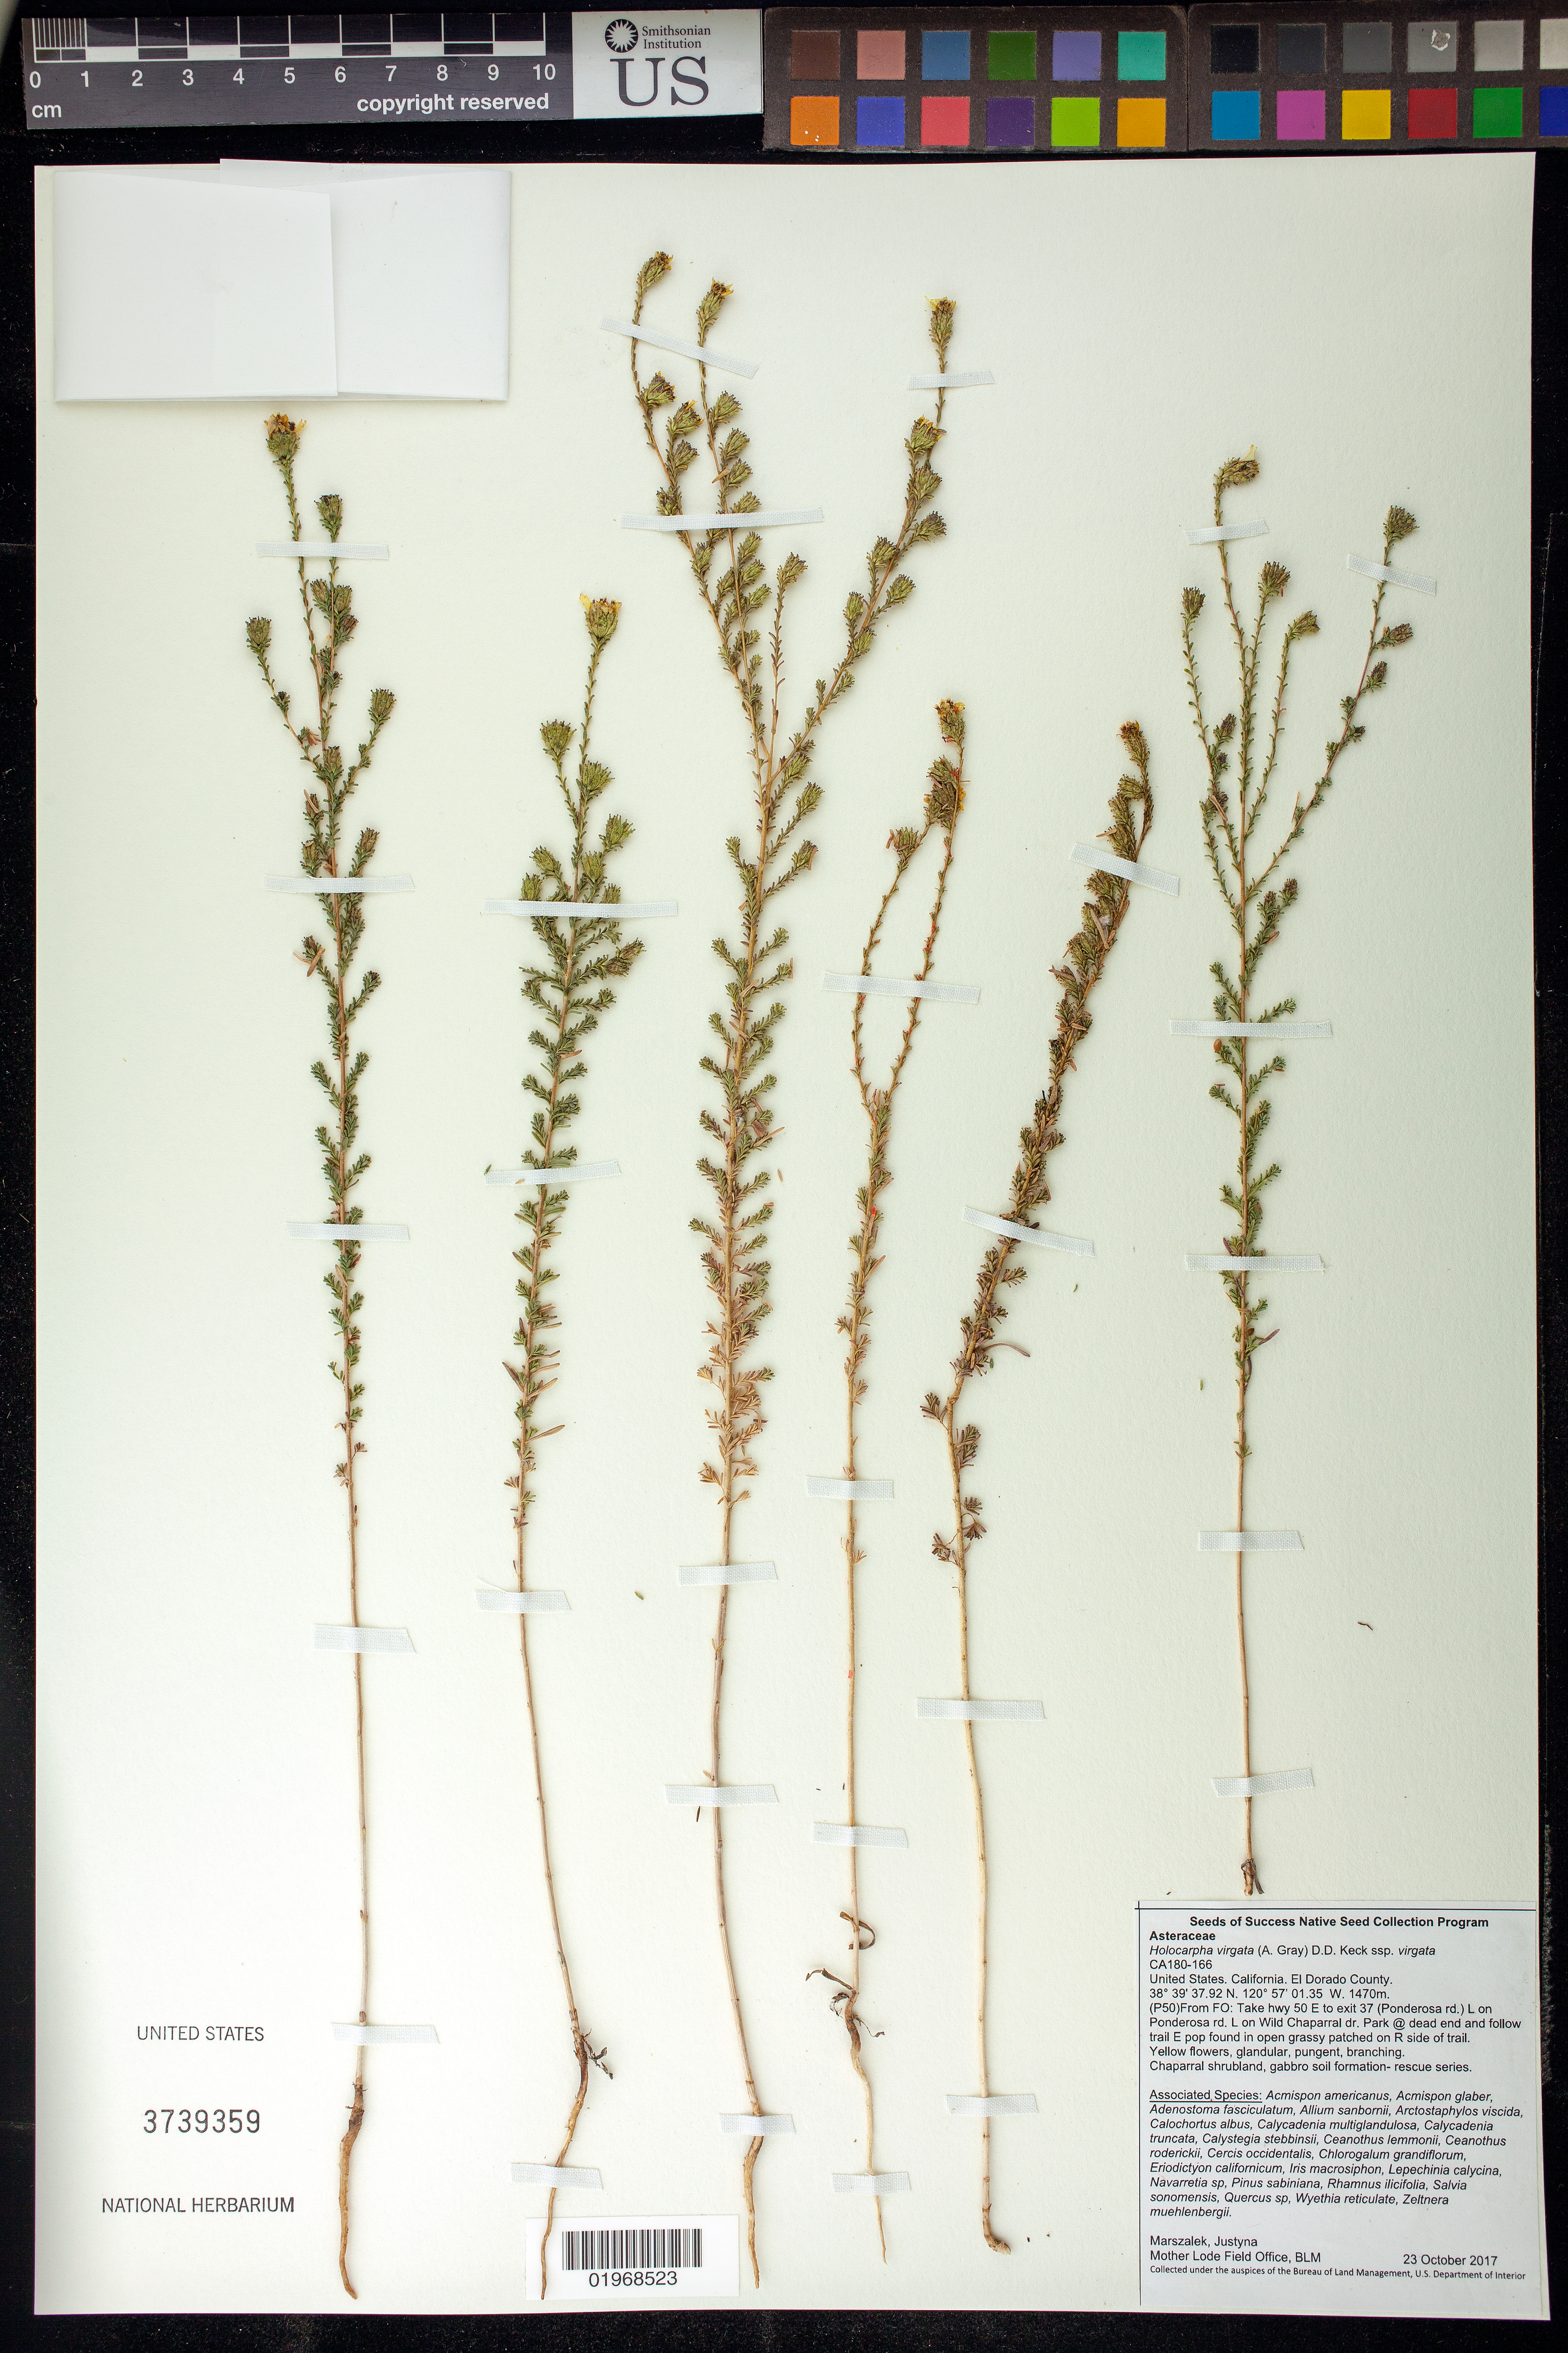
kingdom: Plantae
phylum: Tracheophyta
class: Magnoliopsida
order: Asterales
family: Asteraceae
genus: Holocarpha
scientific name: Holocarpha virgata subsp. virgata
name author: D.D. Keck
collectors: J. Marszalek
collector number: CA180-166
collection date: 2017-10-23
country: United States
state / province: California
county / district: El Dorado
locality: L on Wild Chaparral dr. Park, R side of trail E.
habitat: Chaparral shrubland, gabbro soil formation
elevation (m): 1470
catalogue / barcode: US 3739359